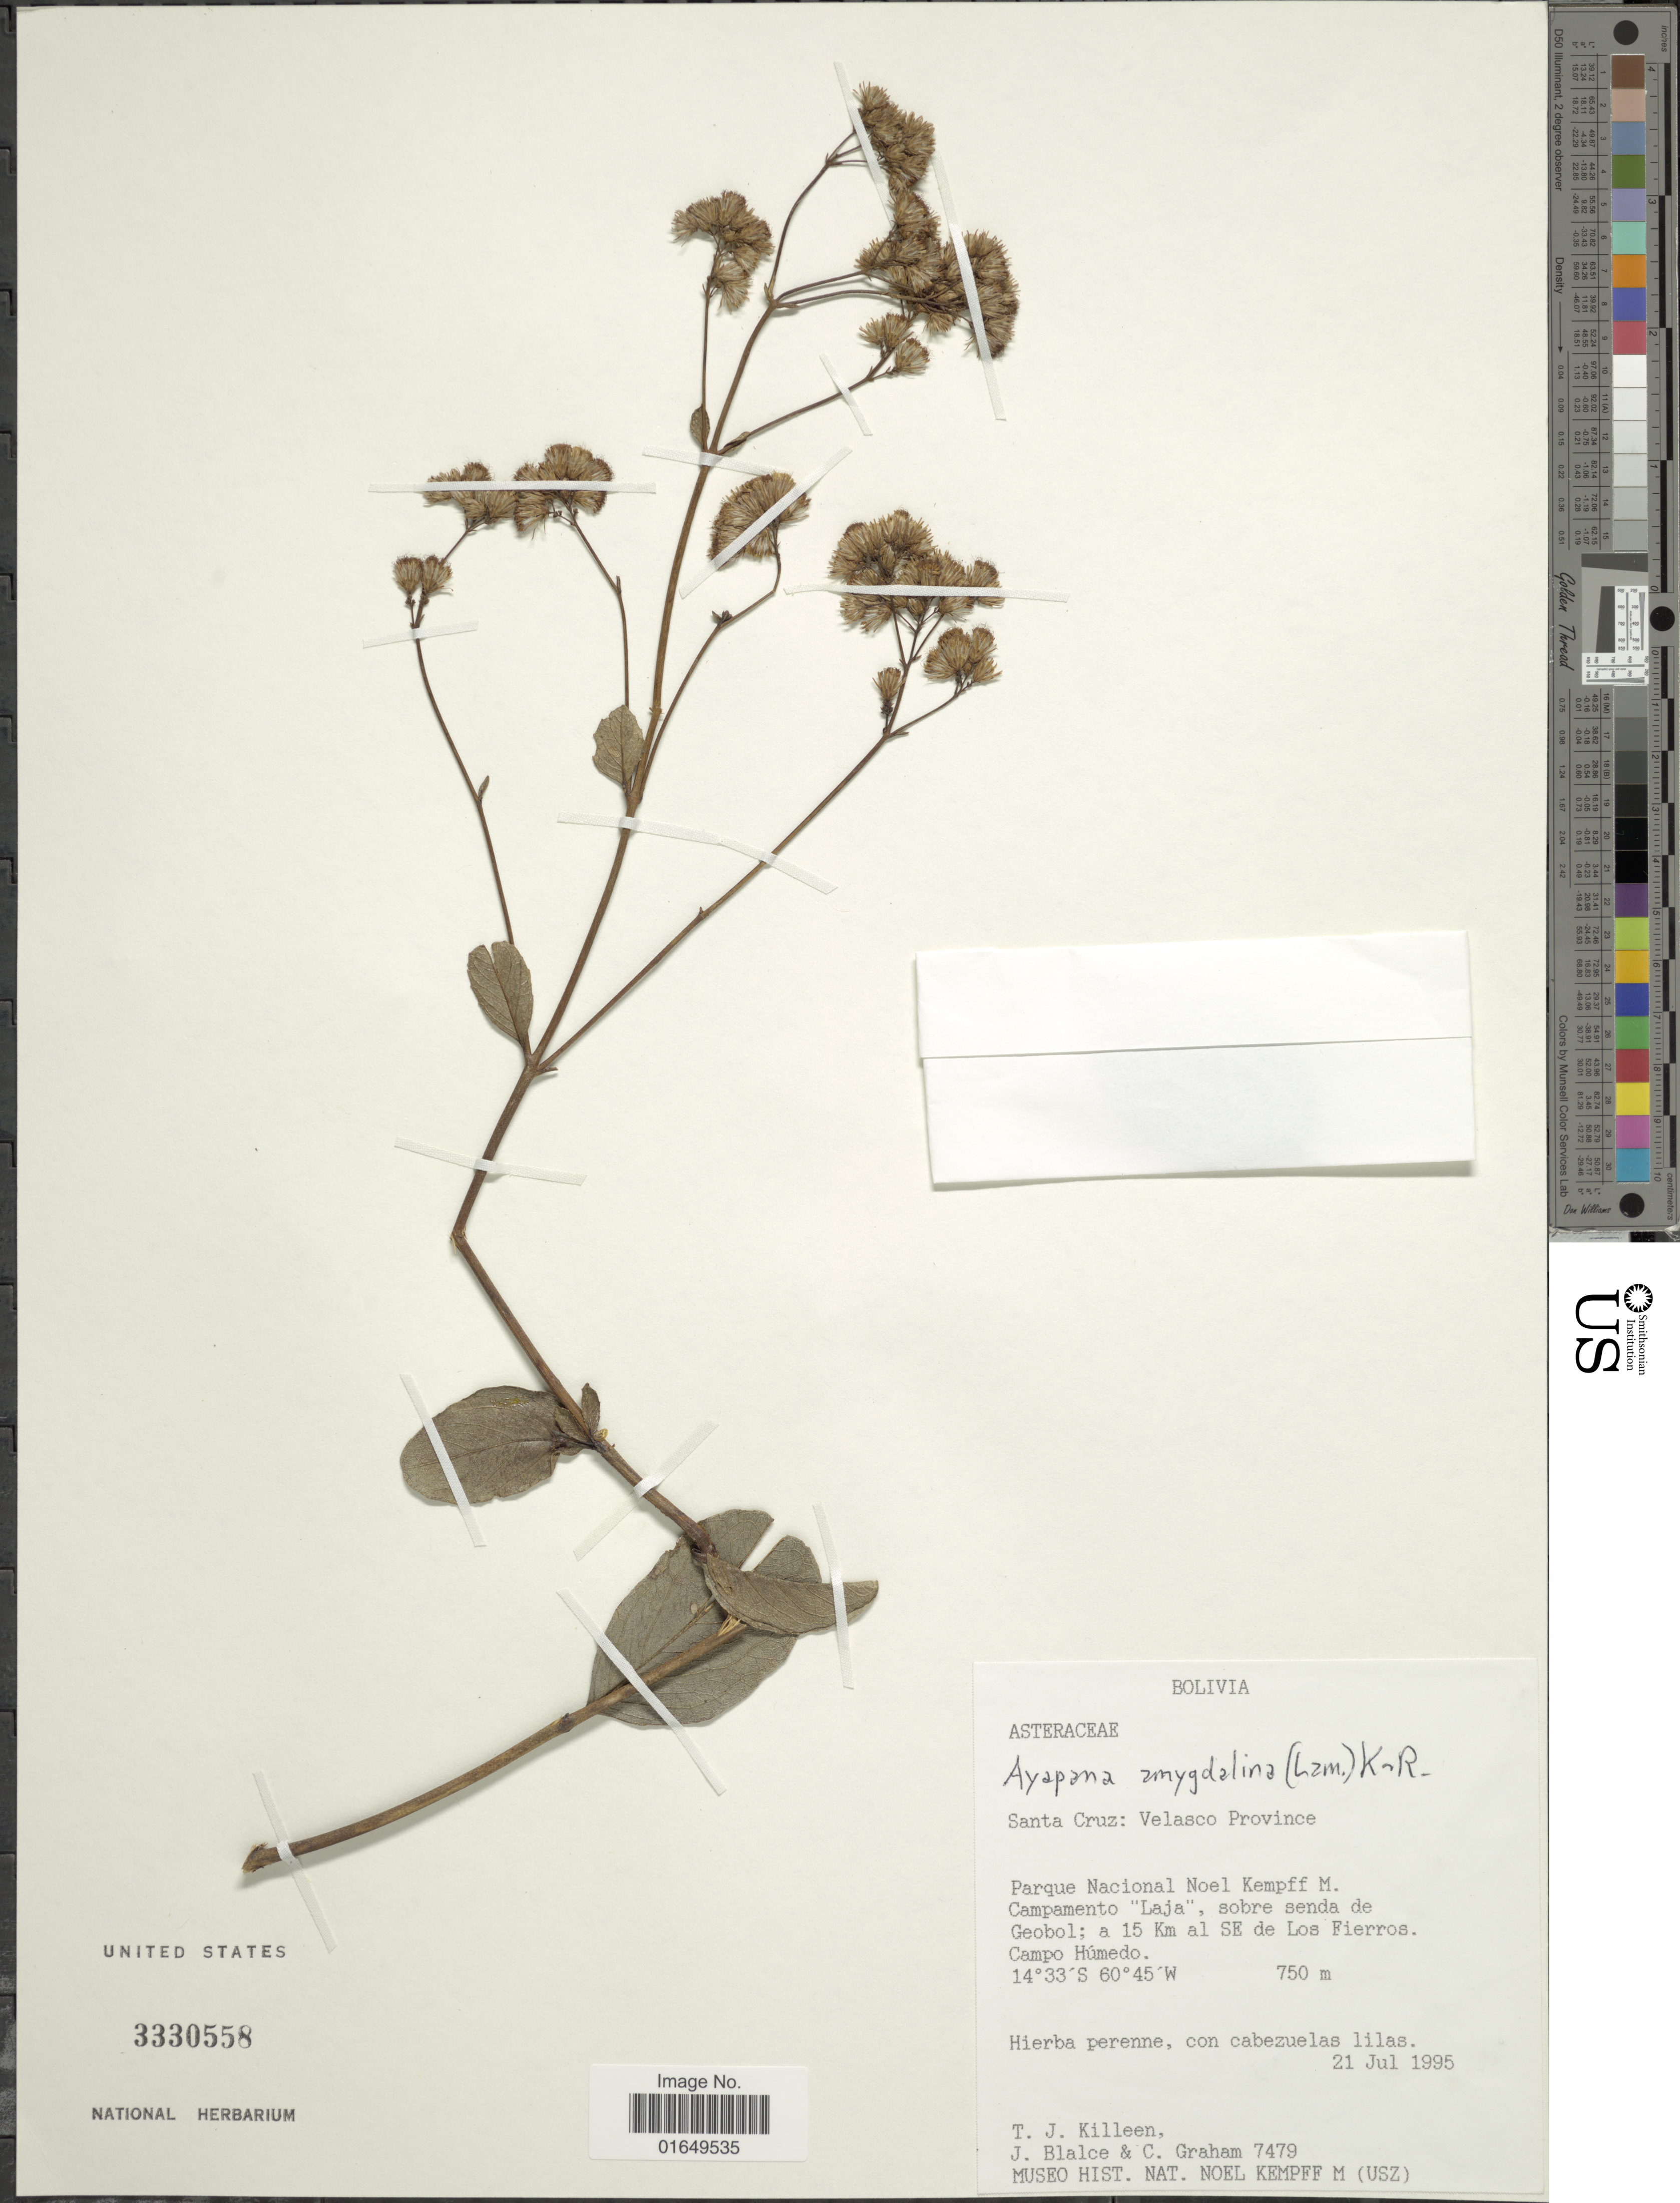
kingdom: Plantae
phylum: Tracheophyta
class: Magnoliopsida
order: Asterales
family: Asteraceae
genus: Ayapana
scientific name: Ayapana amygdalina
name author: (Lam.) R.M. King & H. Rob.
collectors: T. J. Killeen, J. Blalce & C. Graham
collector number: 7479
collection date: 1995-07-21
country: Bolivia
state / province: Santa Cruz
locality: Velasco Province. Parque Nacional Noel Kempff M. Campamento "Laja", sobre senda de Geobol; a 15 Km al SE de Los Fierros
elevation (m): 750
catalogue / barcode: US 3330558